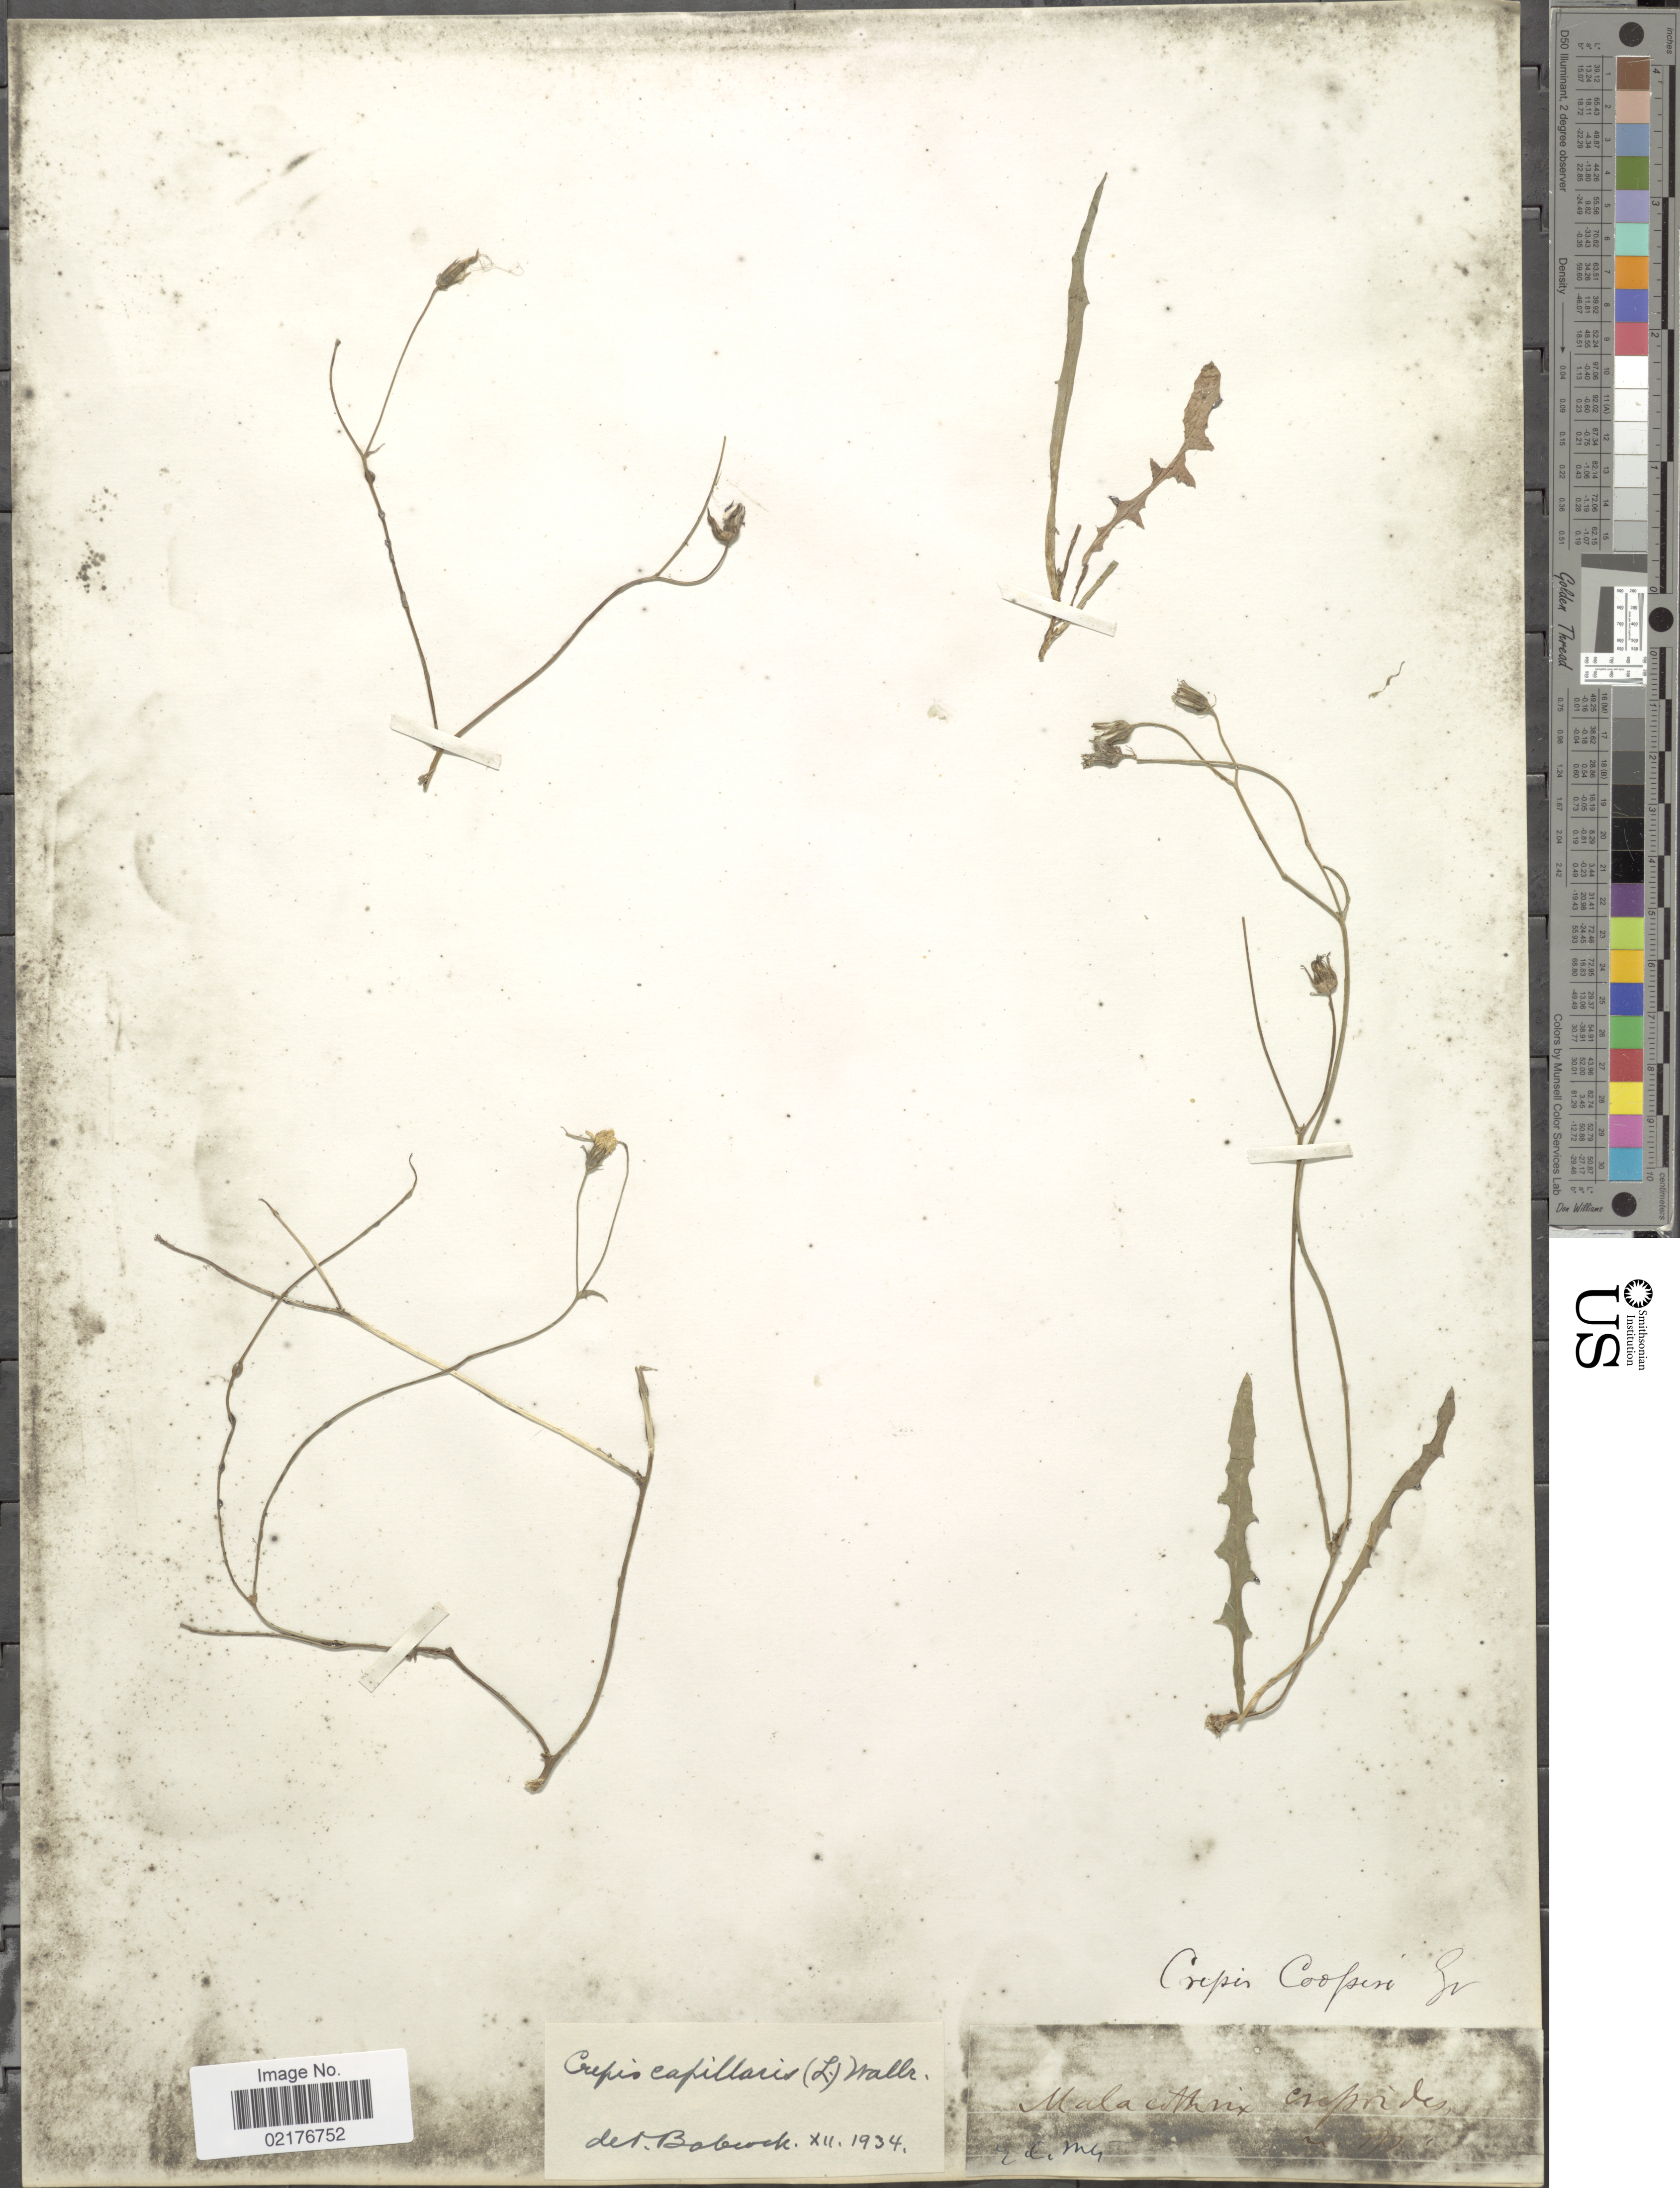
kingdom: Plantae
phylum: Tracheophyta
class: Magnoliopsida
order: Asterales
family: Asteraceae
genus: Crepis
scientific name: Crepis capillaris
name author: (L.) Wallr.